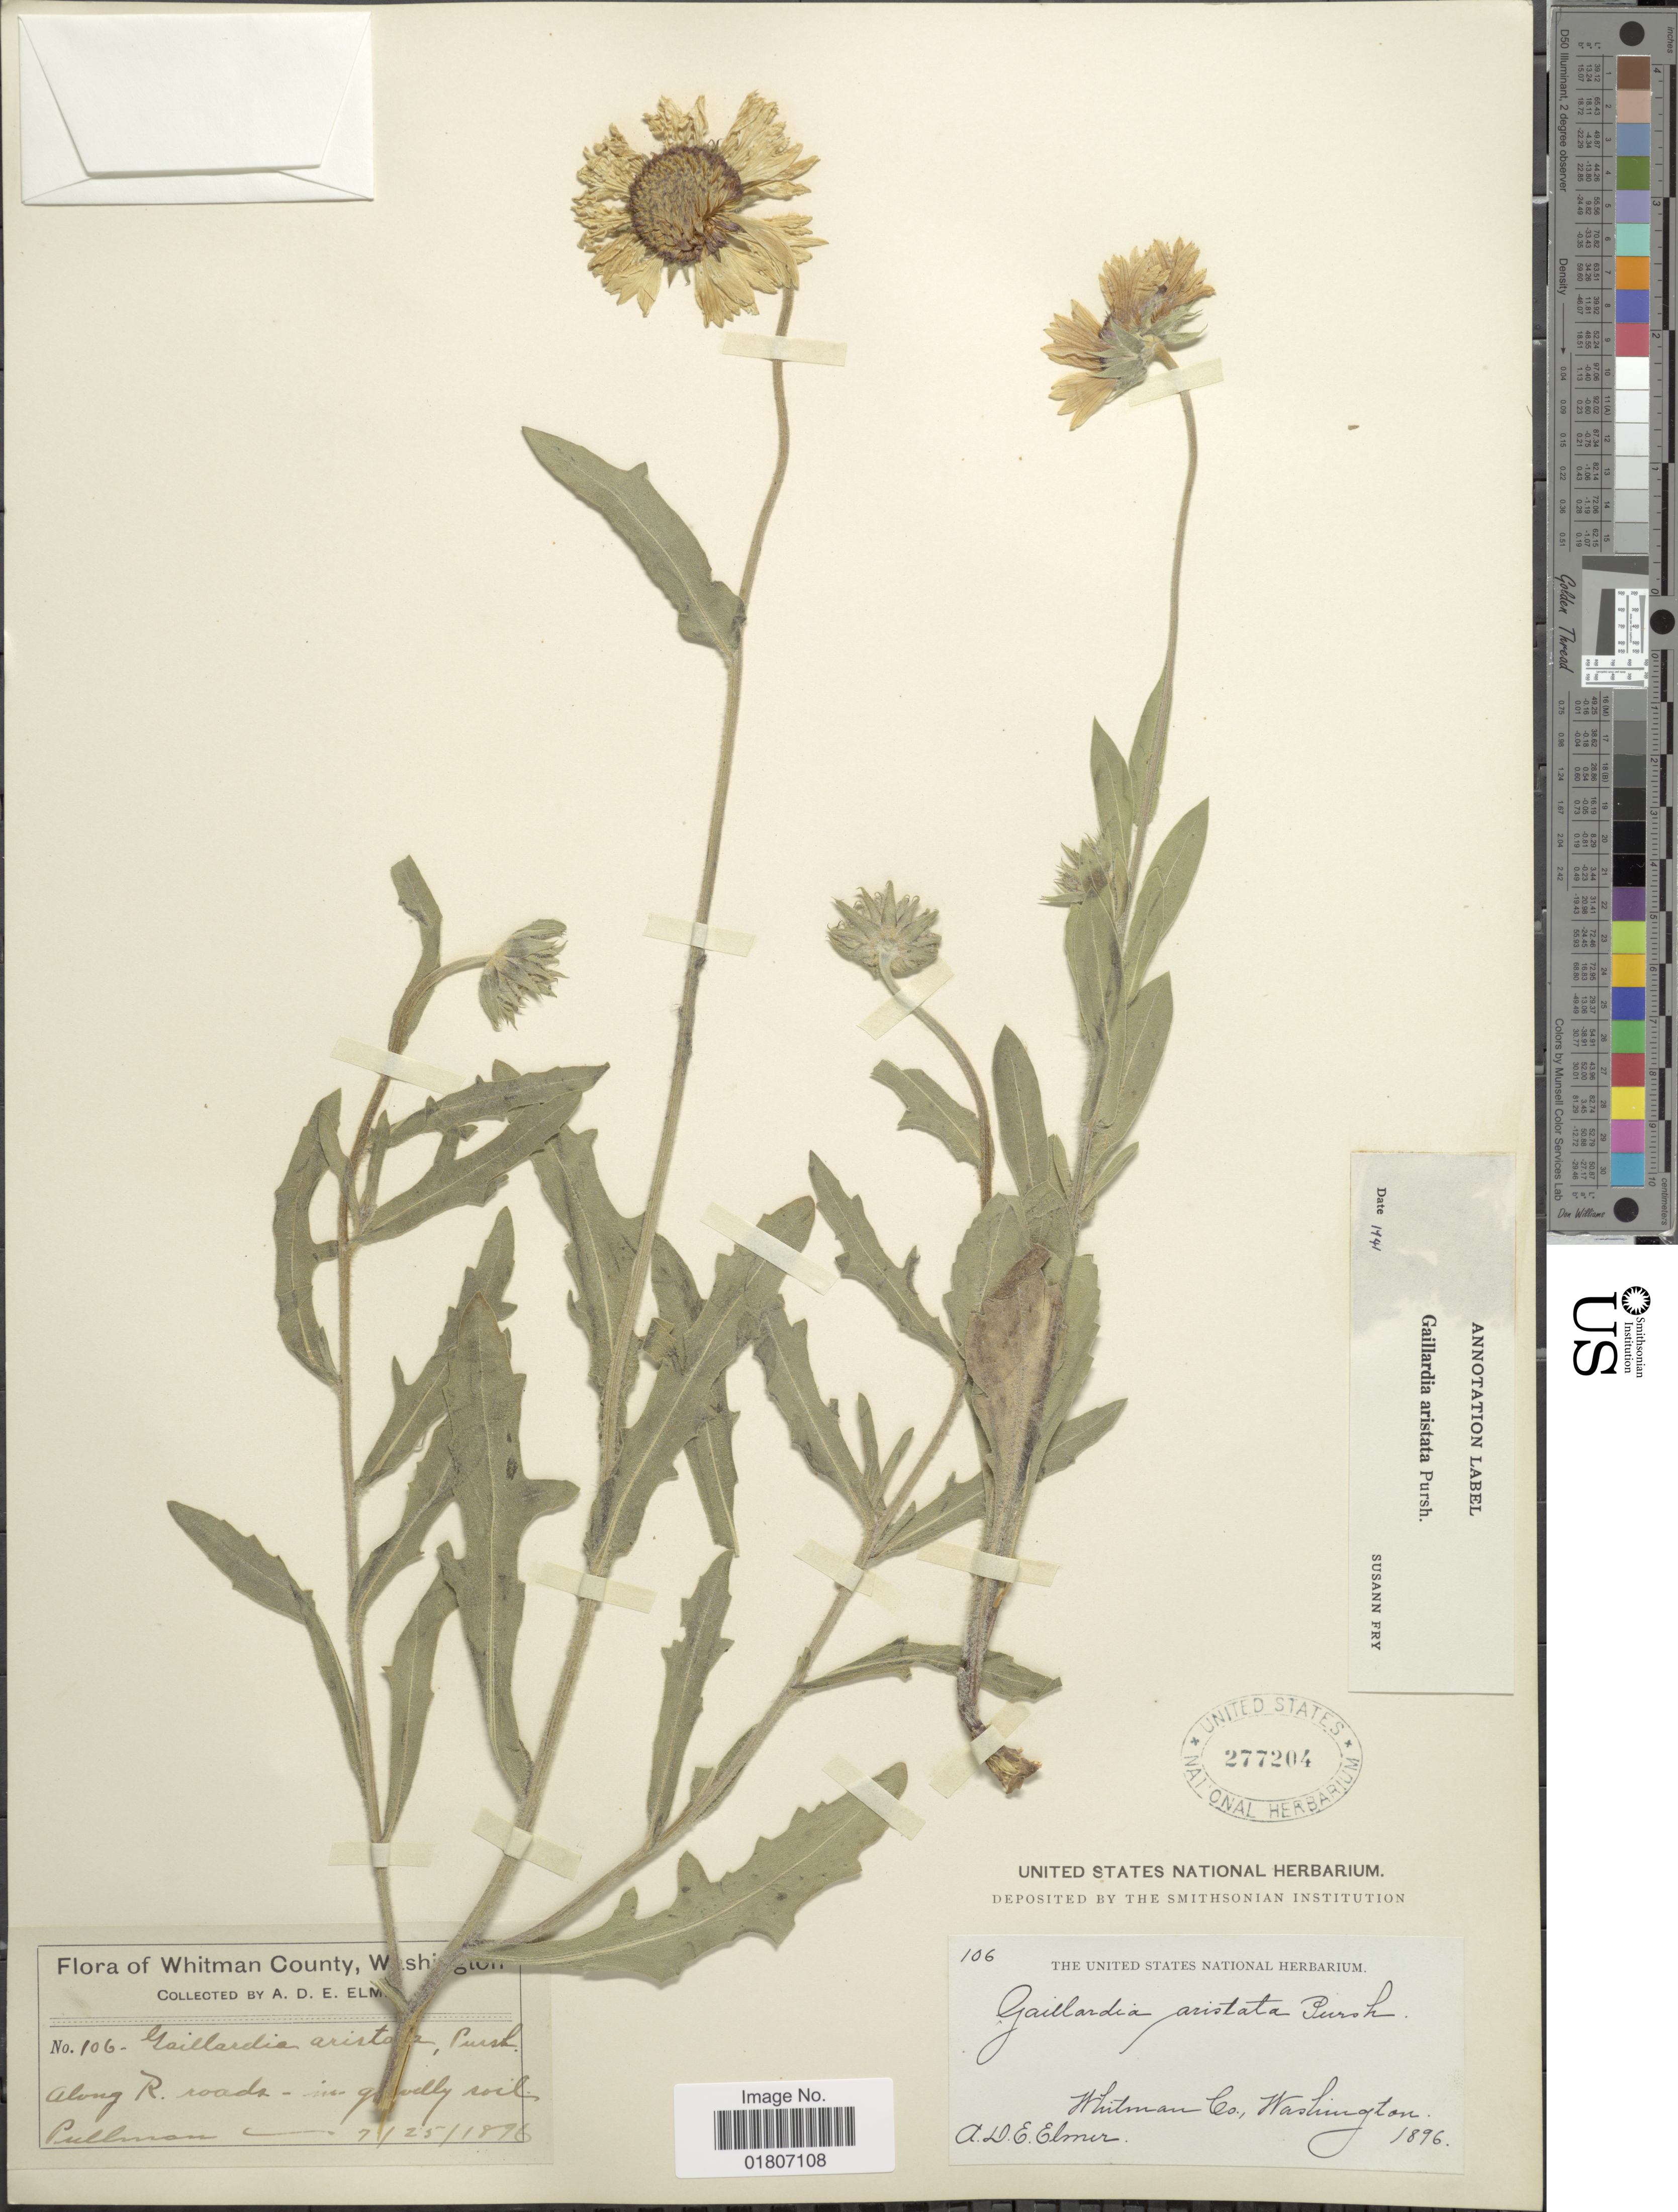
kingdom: Plantae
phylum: Tracheophyta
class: Magnoliopsida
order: Asterales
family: Asteraceae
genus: Gaillardia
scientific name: Gaillardia aristata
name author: Pursh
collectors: A. D. E. Elmer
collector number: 106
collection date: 1896-07-25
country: United States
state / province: Washington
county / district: Whitman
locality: Whitman County. Along R. roads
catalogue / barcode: US 277204